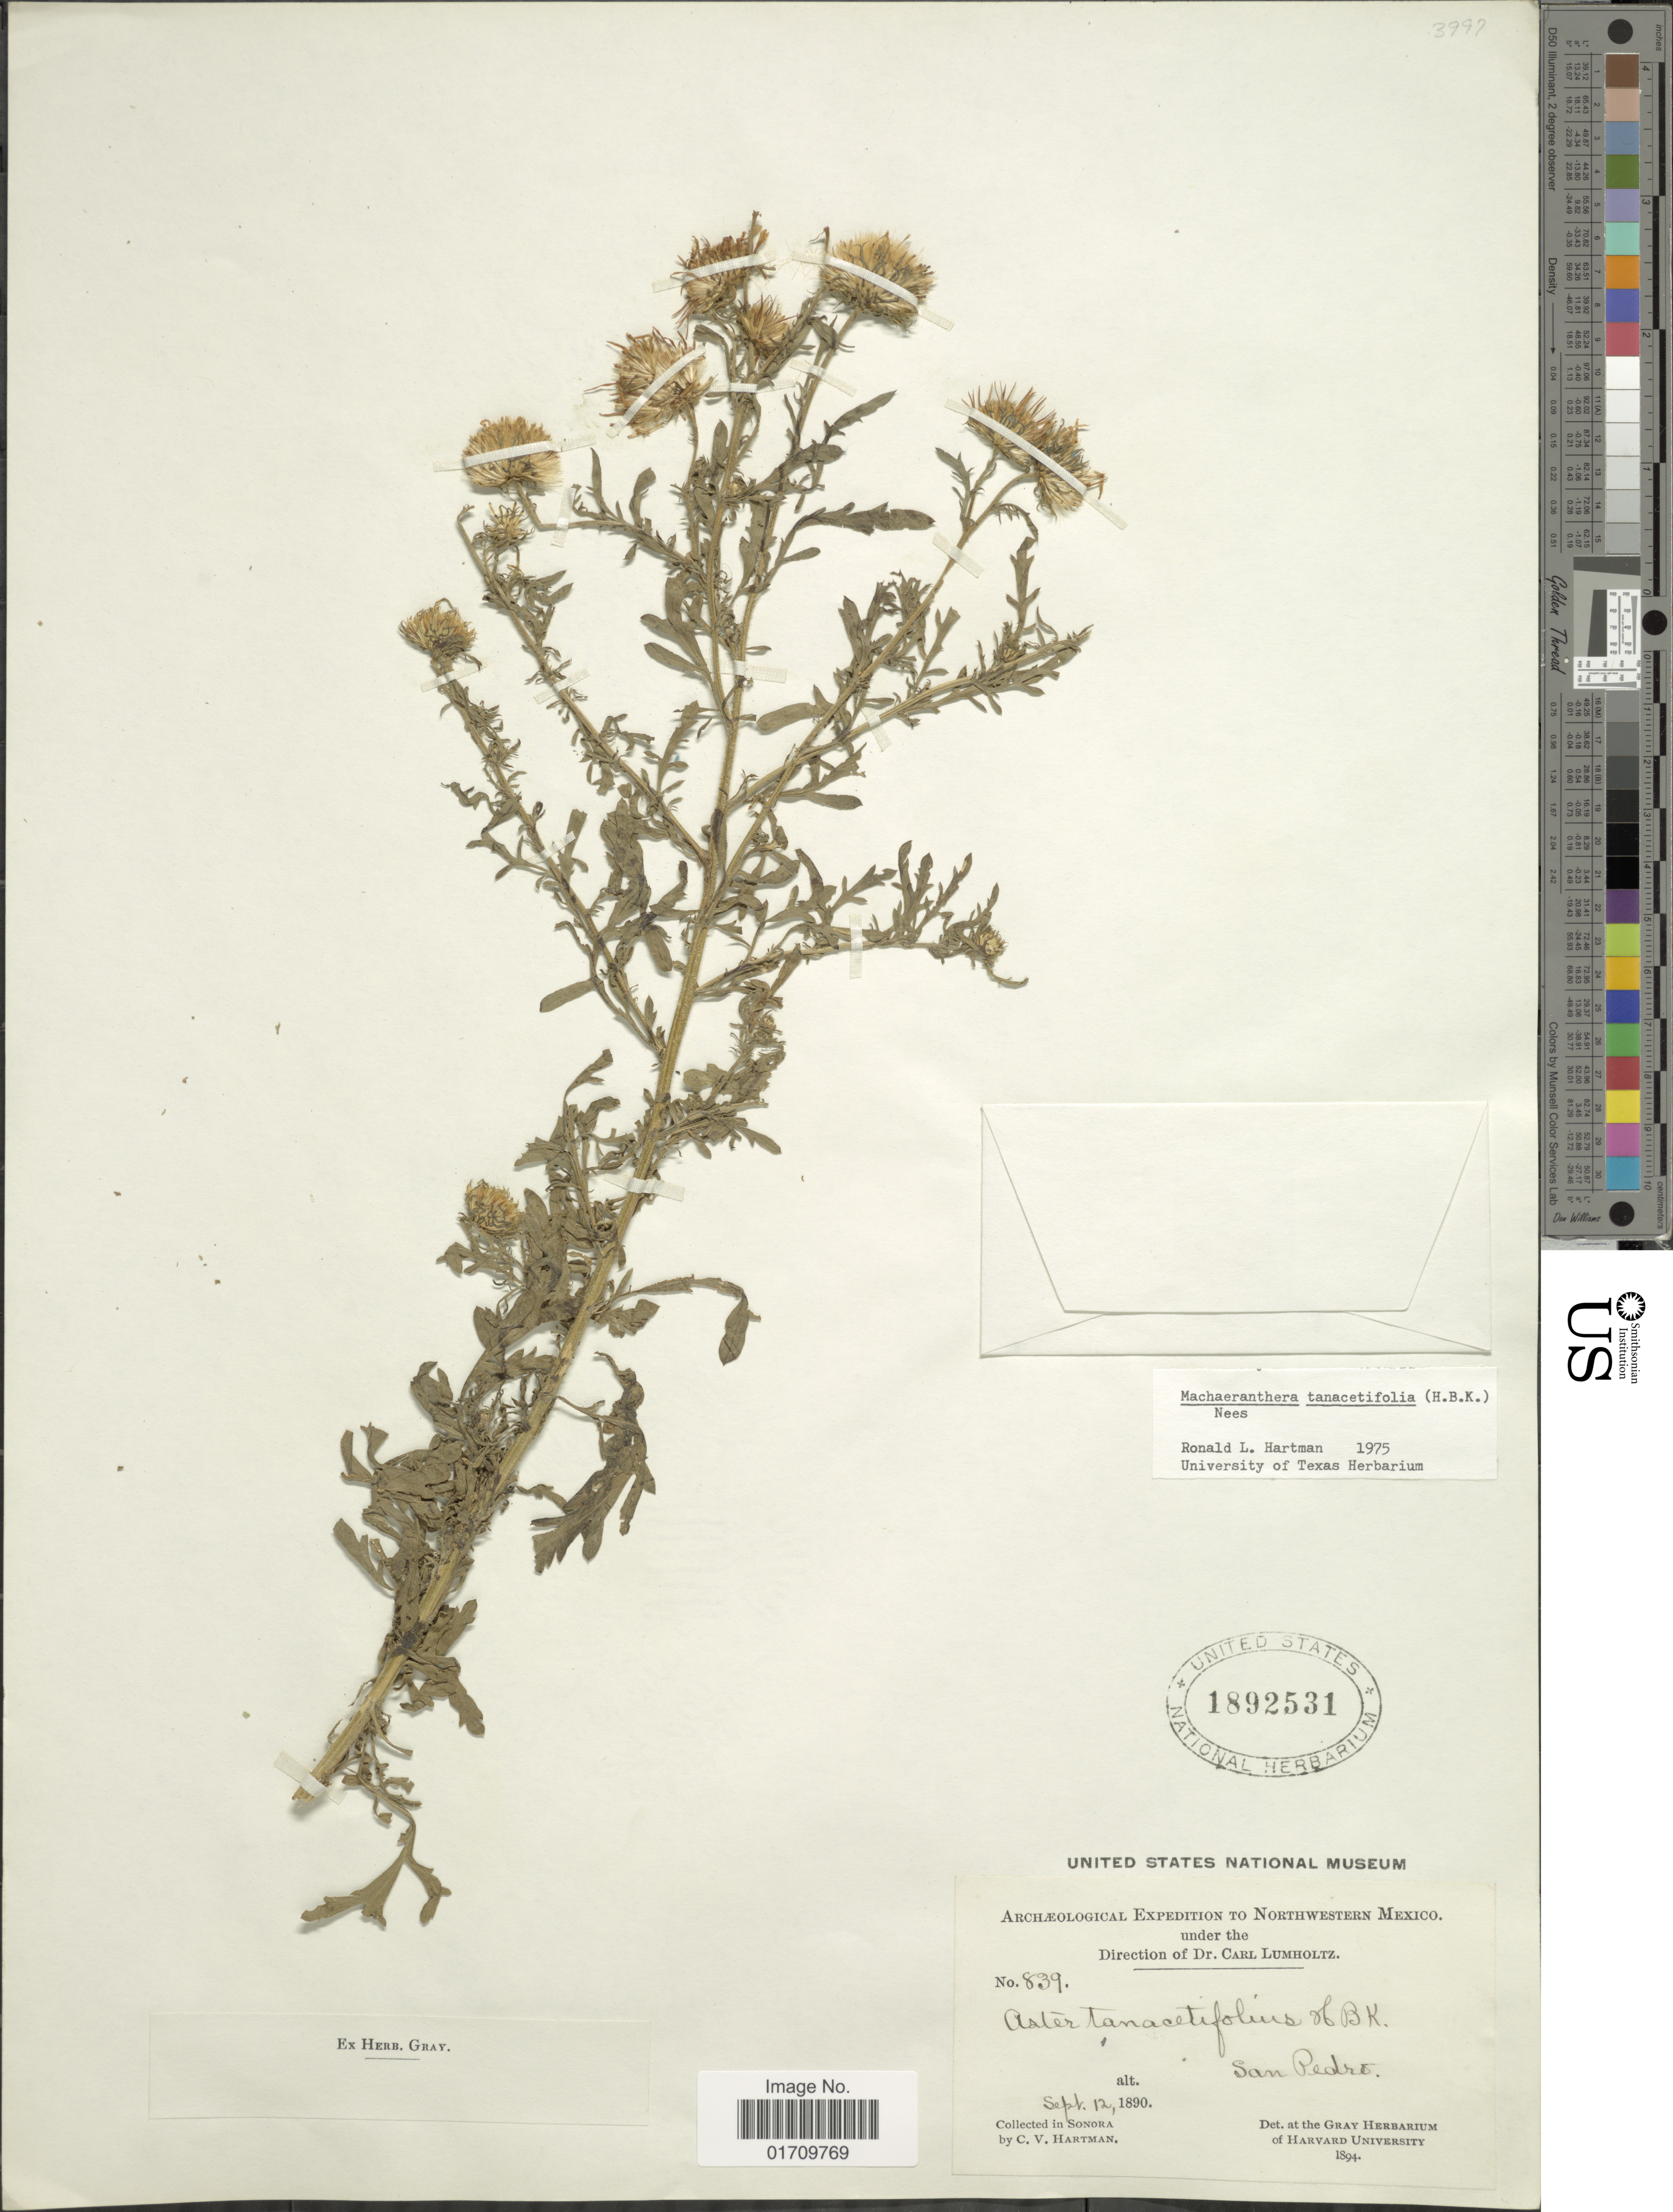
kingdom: Plantae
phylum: Tracheophyta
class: Magnoliopsida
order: Asterales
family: Asteraceae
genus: Machaeranthera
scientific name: Machaeranthera tanacetifolia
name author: (Kunth) Nees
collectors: C. V. Hartman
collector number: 839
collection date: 1890-09-12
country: Mexico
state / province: Sonora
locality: Northwestern Mexico, San Pedro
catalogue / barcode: US 1892531